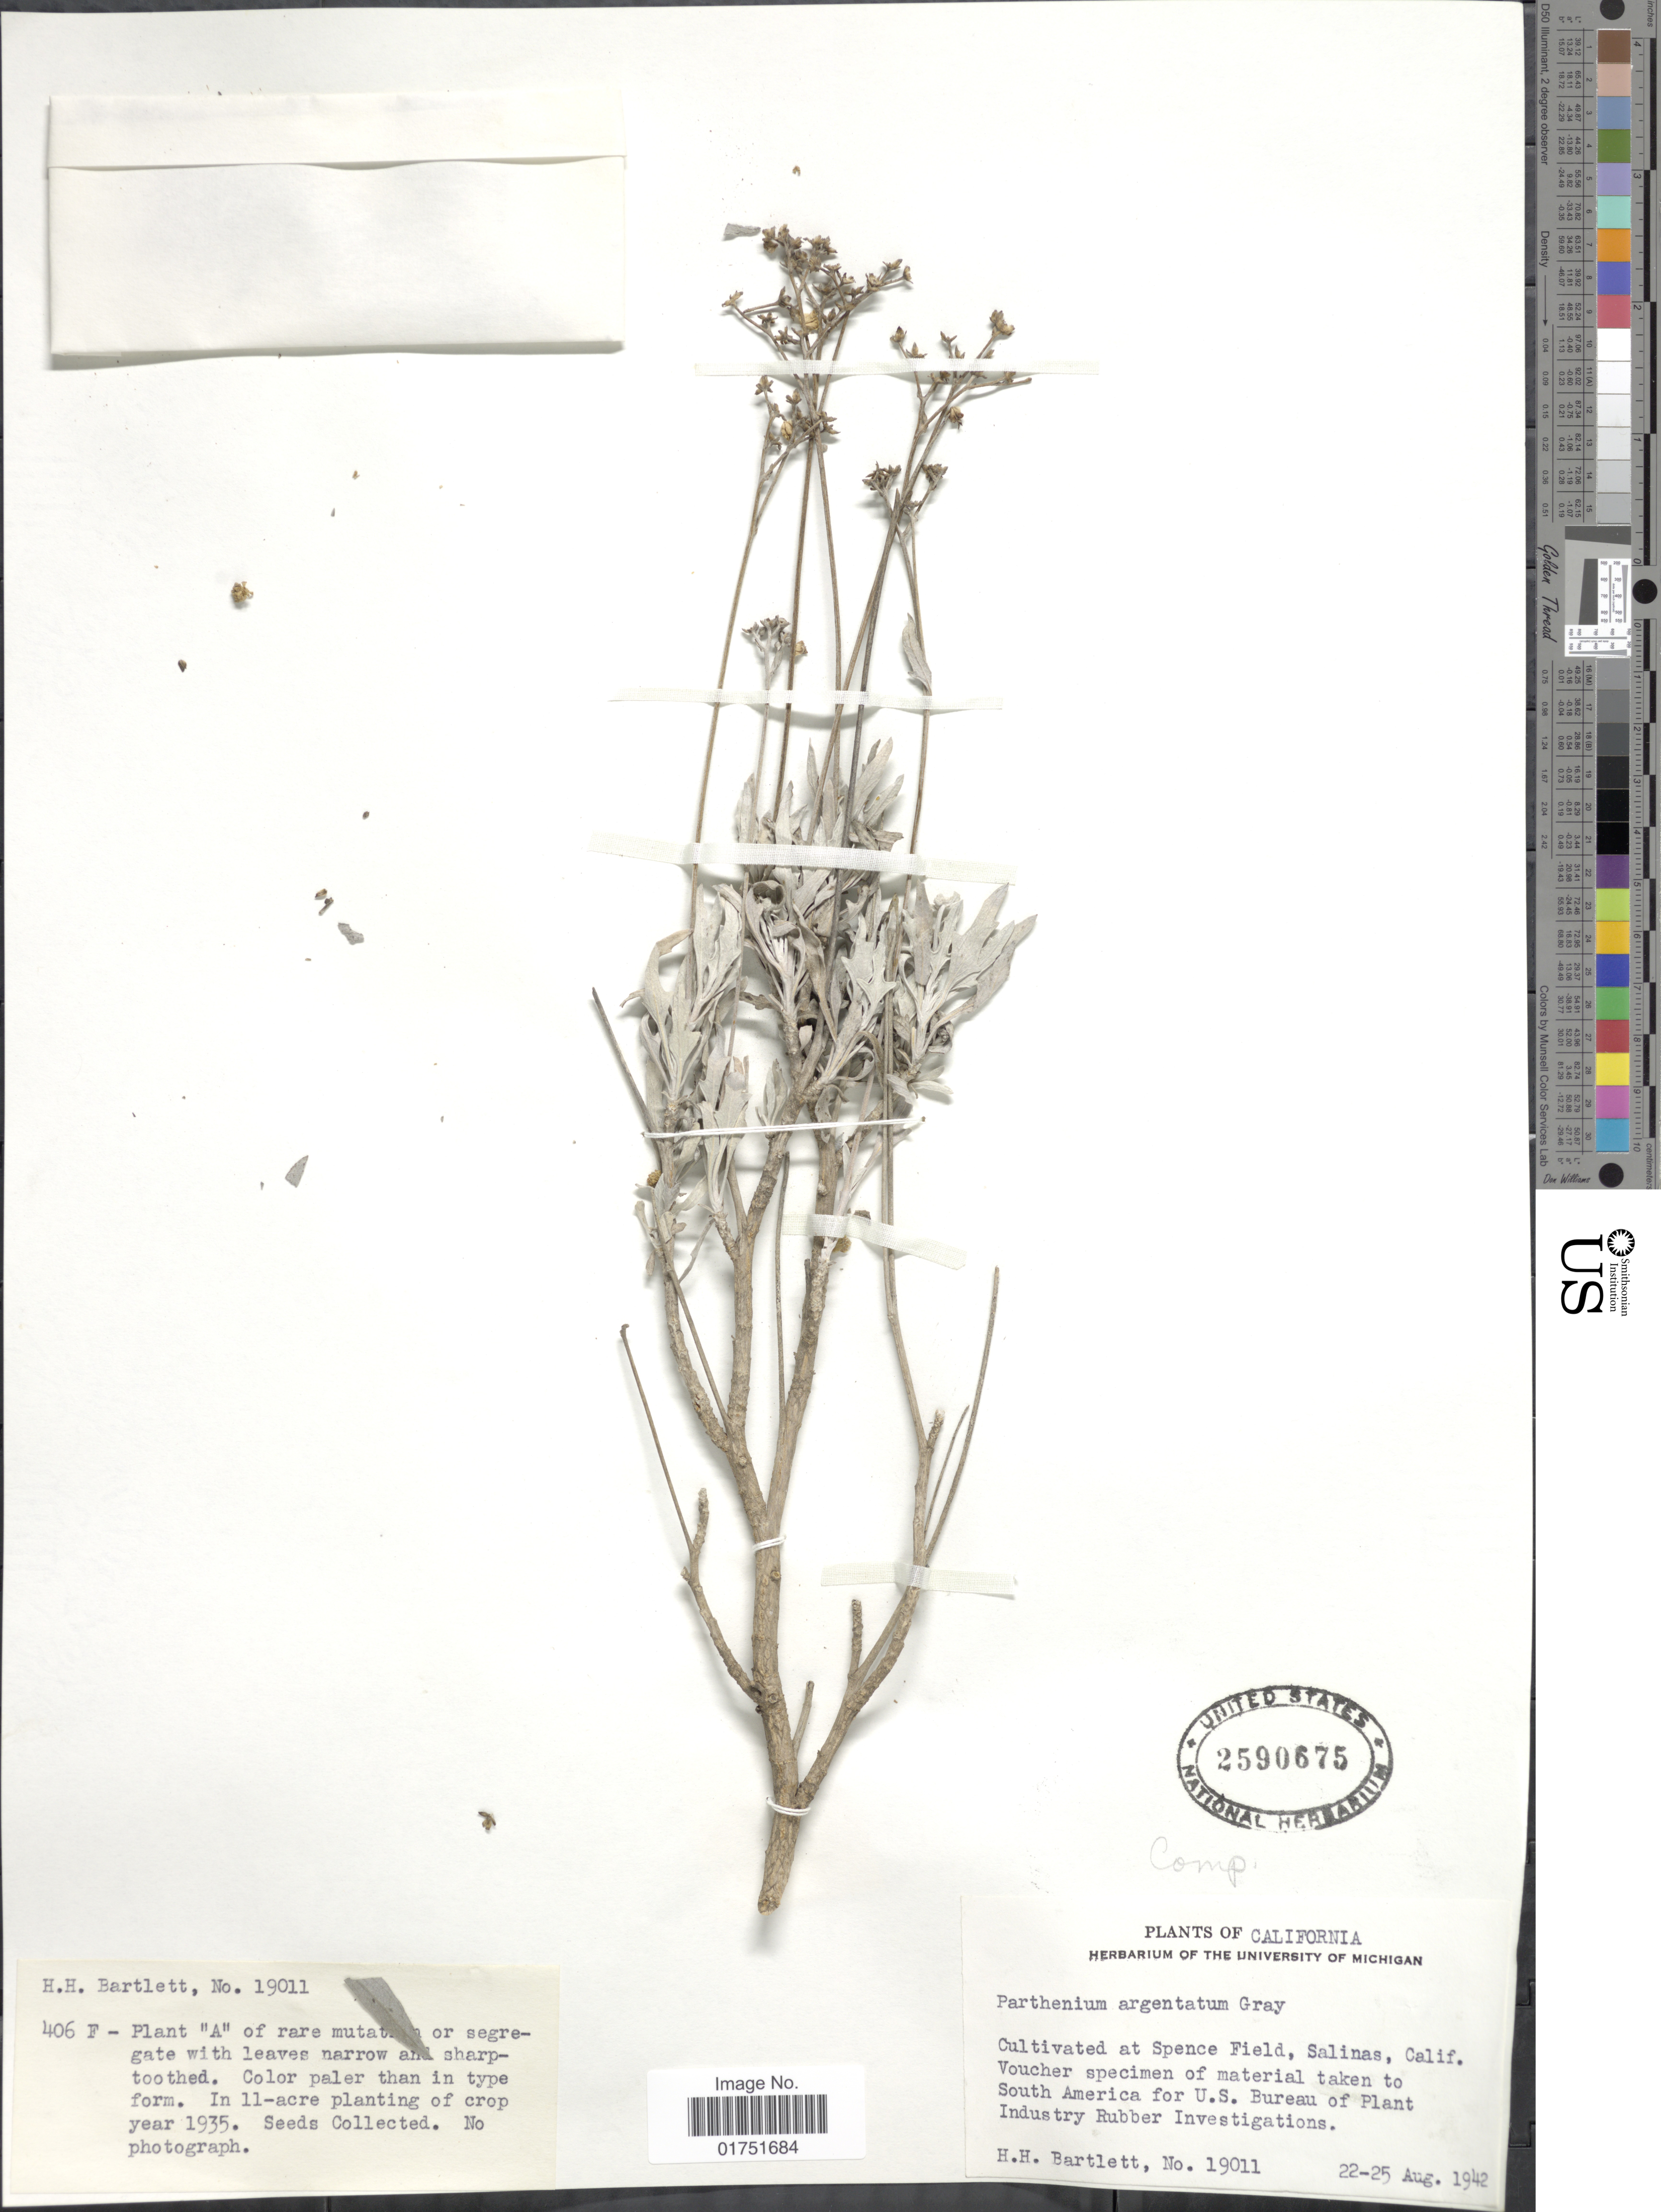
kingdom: Plantae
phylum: Tracheophyta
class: Magnoliopsida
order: Asterales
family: Asteraceae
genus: Parthenium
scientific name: Parthenium argentatum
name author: A. Gray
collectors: H. H. Bartlett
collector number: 19011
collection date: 1942-08-22/1942-08-25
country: United States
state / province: California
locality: Spence Field, Salinas, Calif.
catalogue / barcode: US 2590675